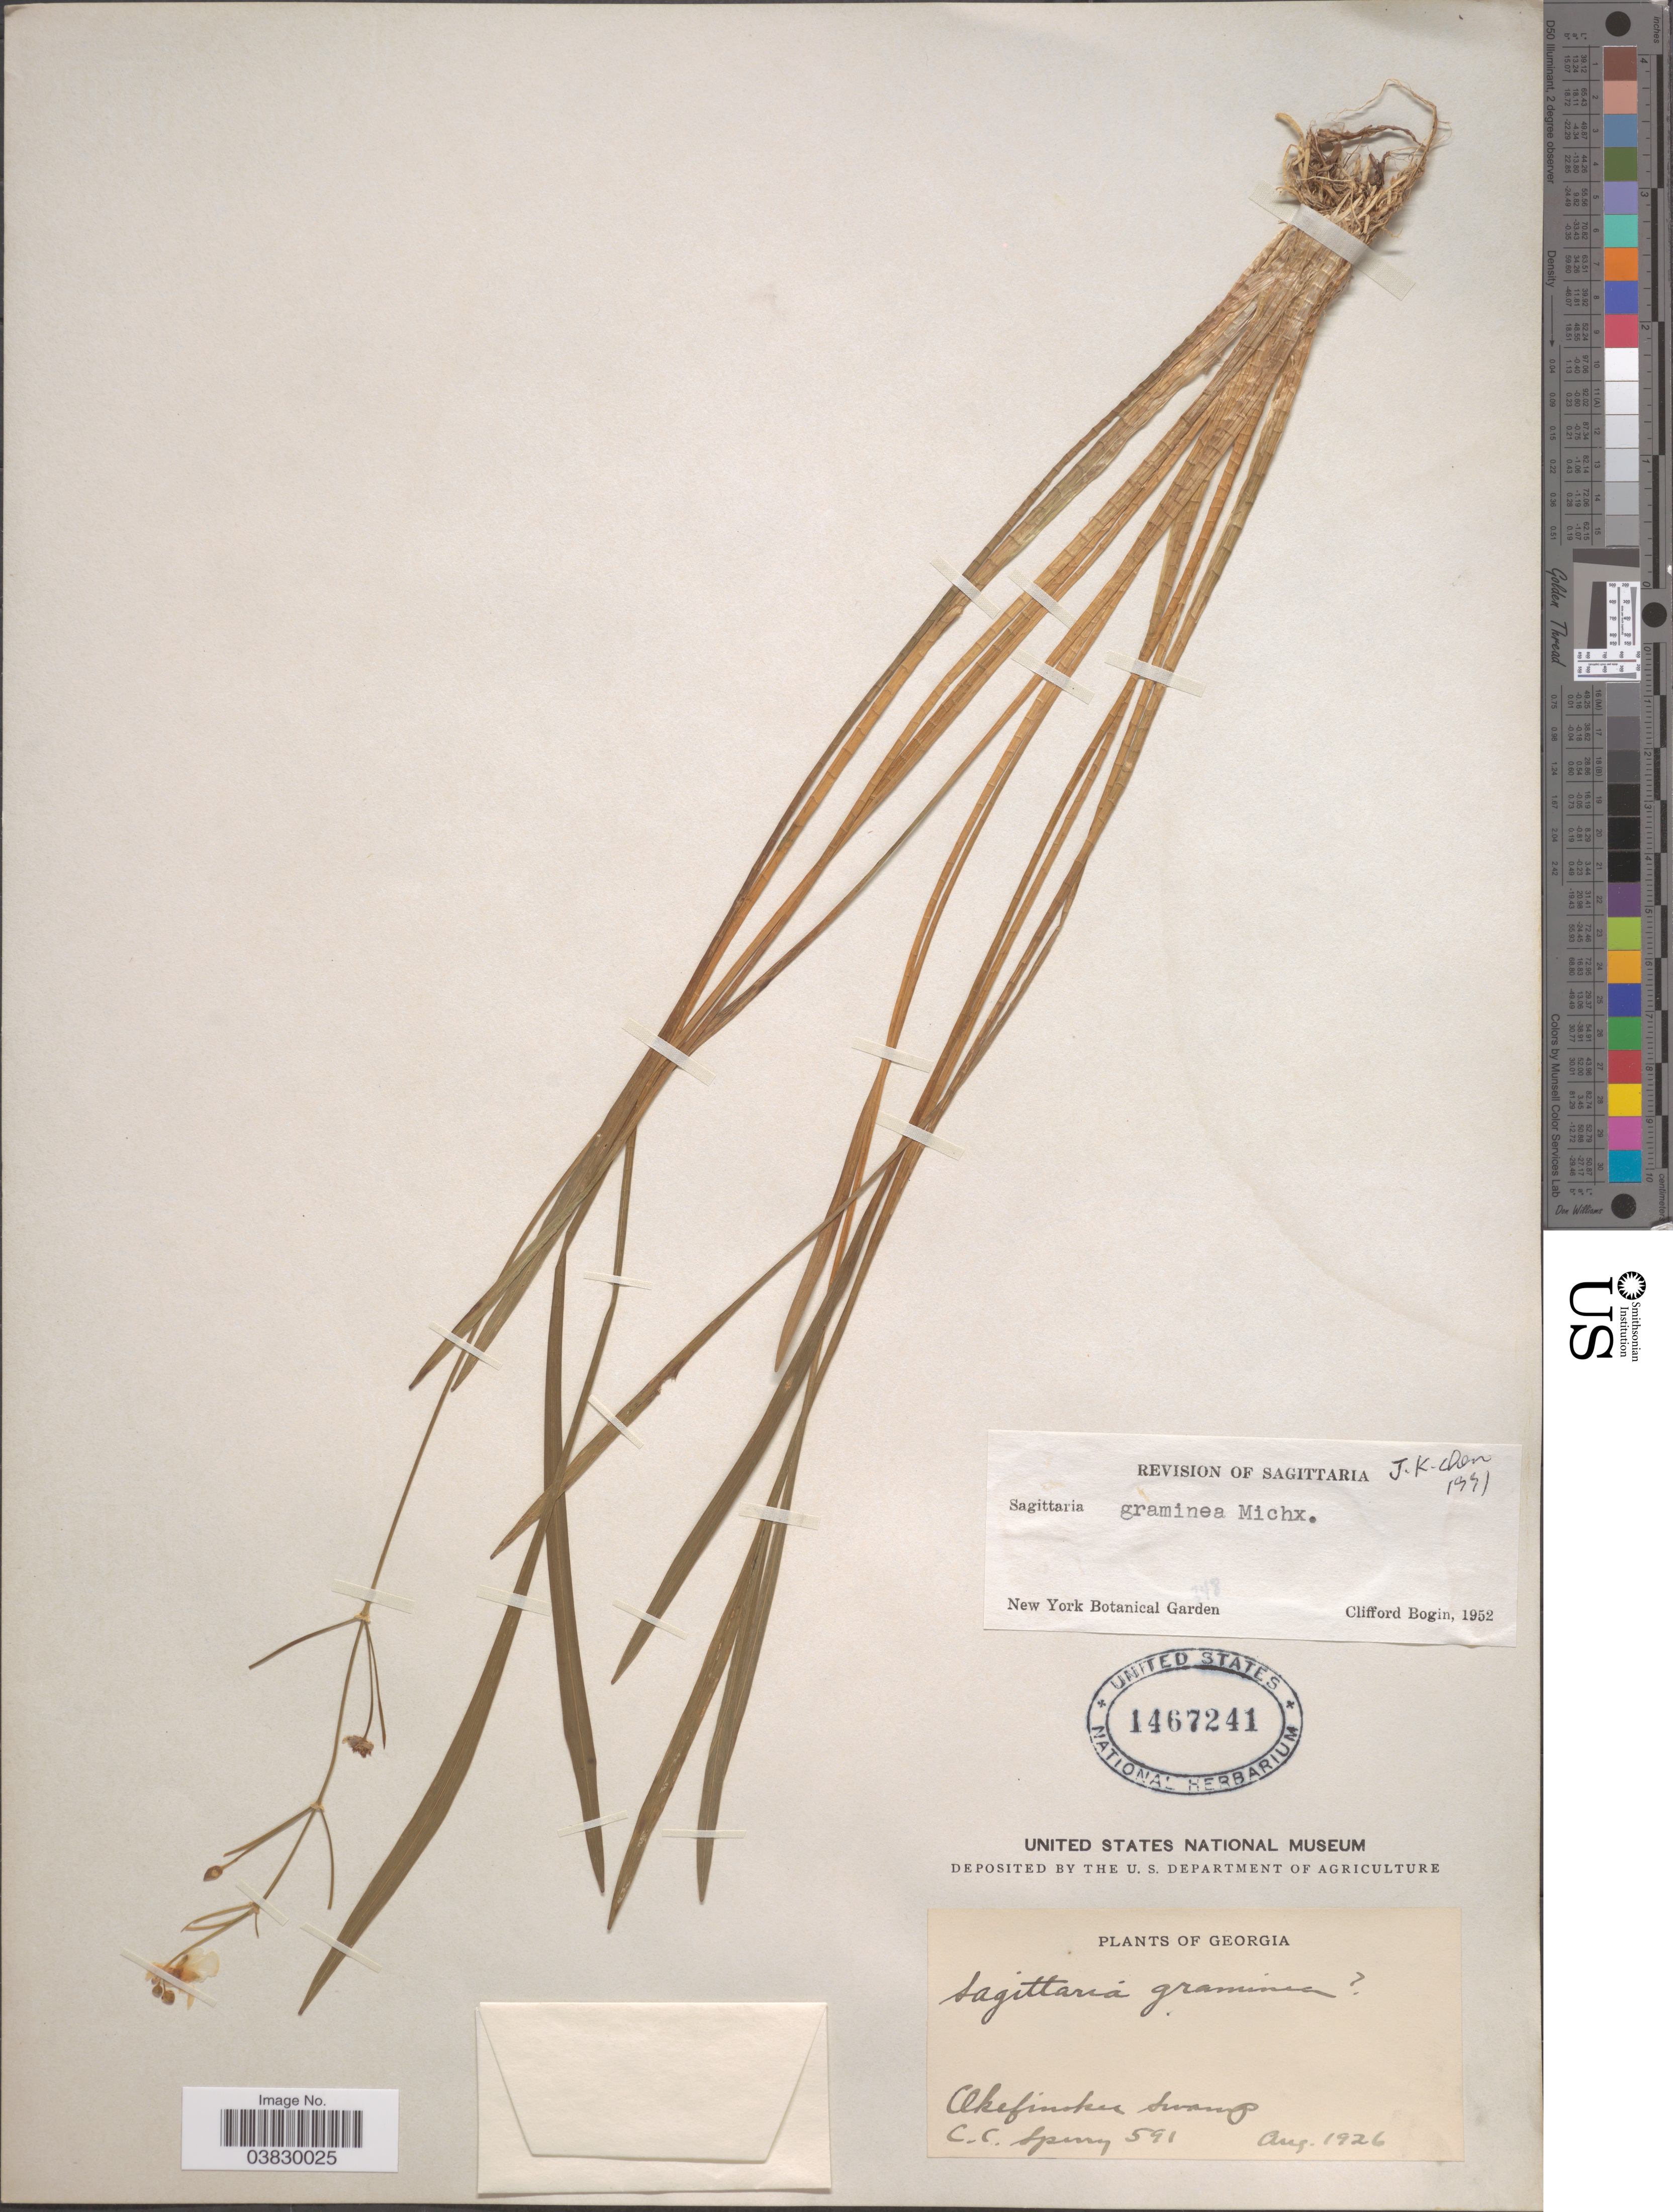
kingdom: Plantae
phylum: Tracheophyta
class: Liliopsida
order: Alismatales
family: Alismataceae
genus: Sagittaria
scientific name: Sagittaria graminea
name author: Michx.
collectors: C. C. Sperry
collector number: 591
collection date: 1926-08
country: United States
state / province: Georgia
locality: Okefenokee Swamp.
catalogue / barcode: US 1467241